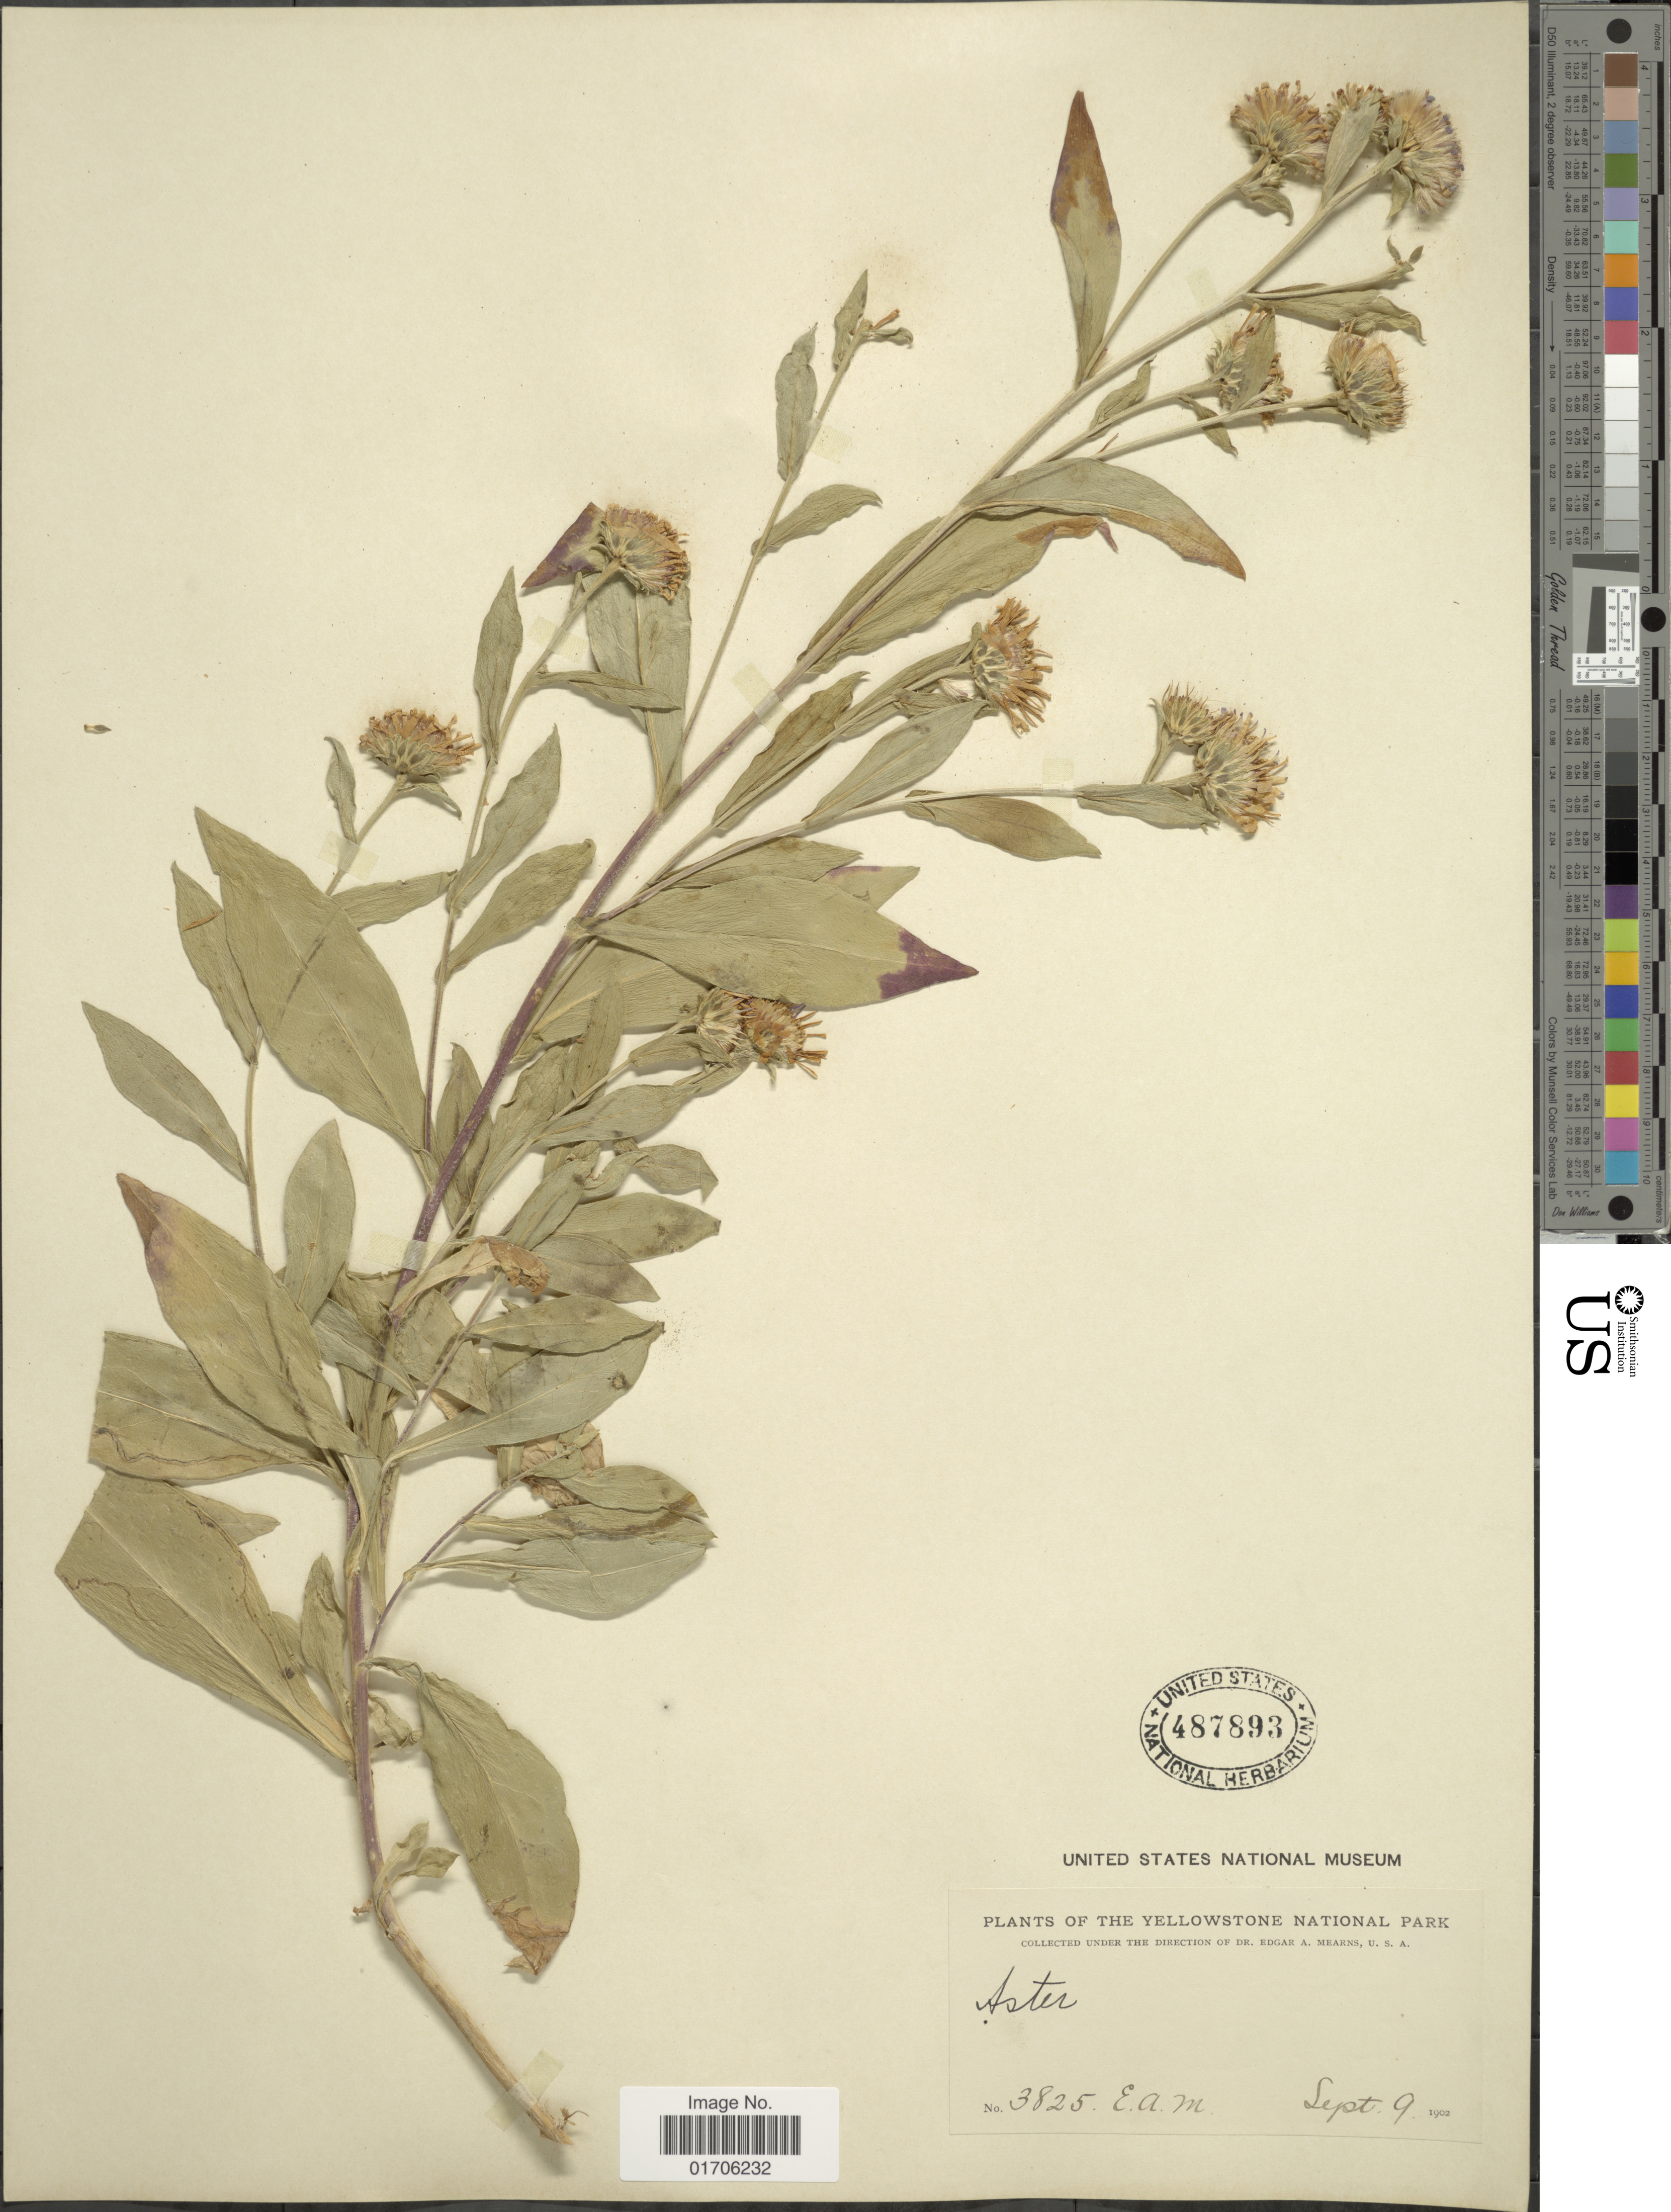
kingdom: Plantae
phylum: Tracheophyta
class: Magnoliopsida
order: Asterales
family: Asteraceae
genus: Eurybia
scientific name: Eurybia conspicua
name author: (Lindl.) G.L. Nesom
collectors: E. A. Mearns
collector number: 3825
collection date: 1902-09-09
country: United States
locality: Yellowstone National Park.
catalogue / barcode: US 487893